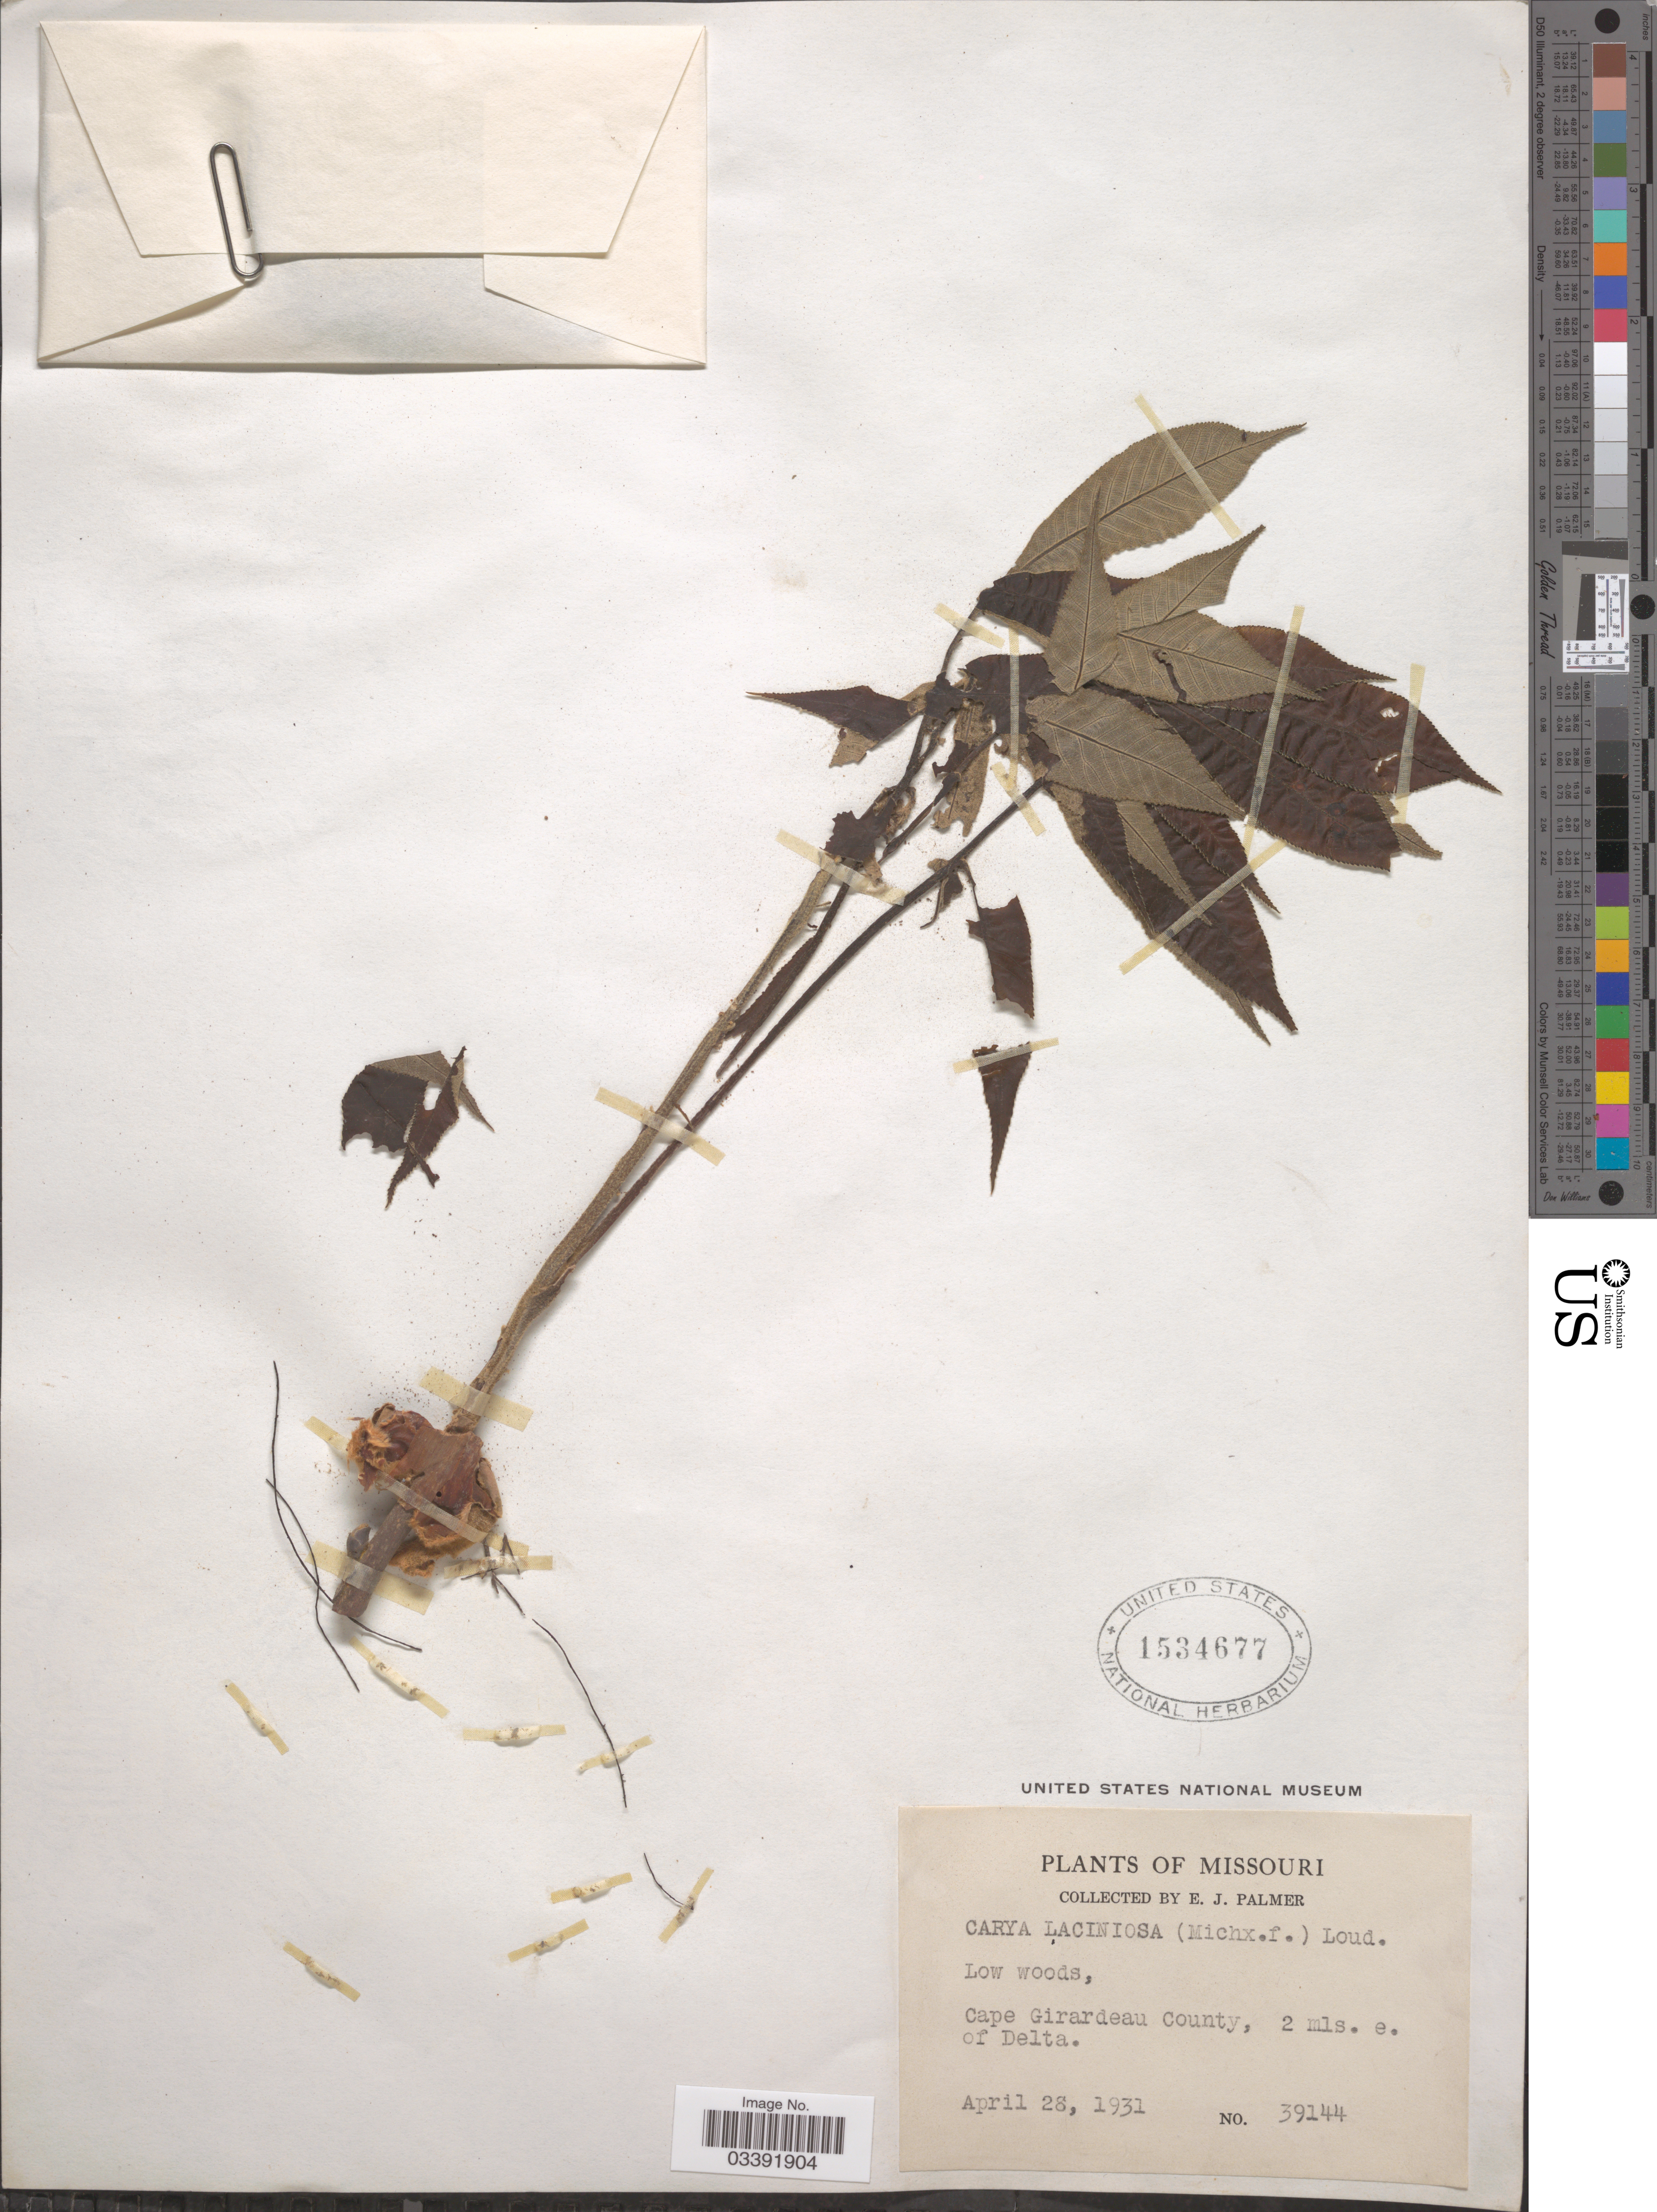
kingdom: Plantae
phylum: Tracheophyta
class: Magnoliopsida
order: Fagales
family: Juglandaceae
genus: Carya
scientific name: Carya laciniosa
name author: (F. Michx.) G. Don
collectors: E. J. Palmer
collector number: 39144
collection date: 1931-04-28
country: United States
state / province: Missouri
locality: Cape Girardeau County, 2 mls. e. of Delta.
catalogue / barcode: US 1534677